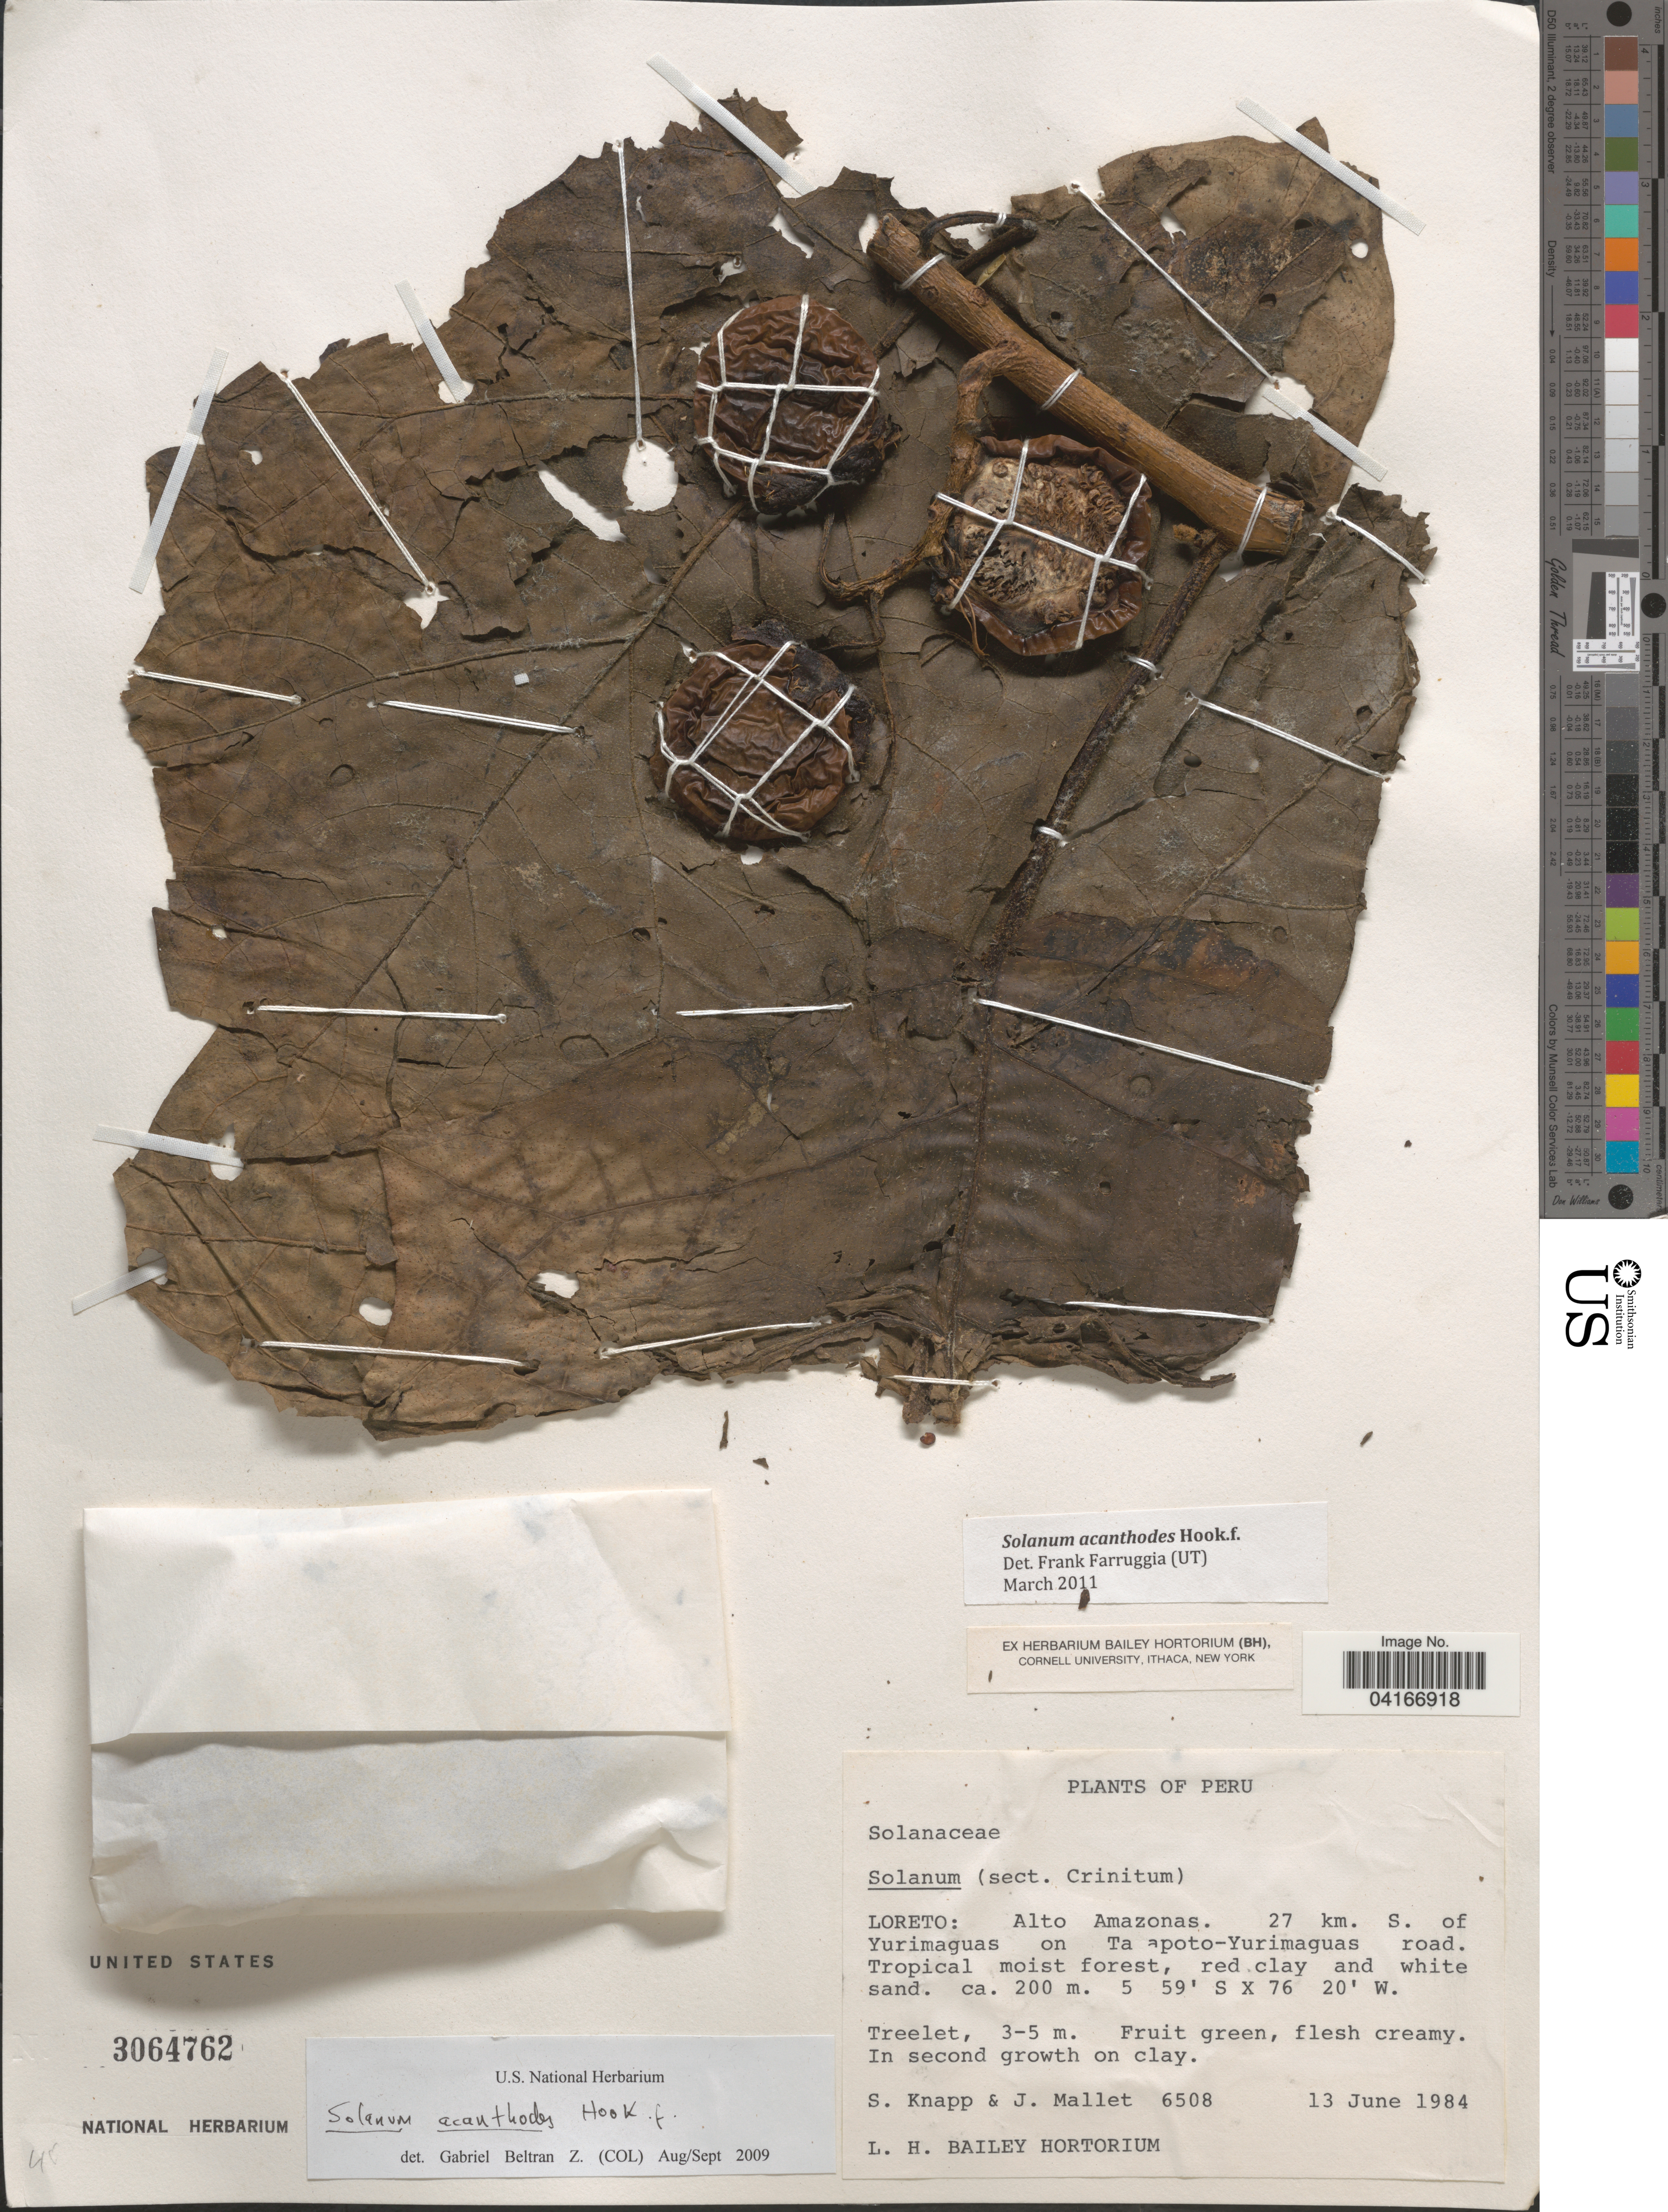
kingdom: Plantae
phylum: Tracheophyta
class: Magnoliopsida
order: Solanales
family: Solanaceae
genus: Solanum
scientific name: Solanum acanthodes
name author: Hook. f.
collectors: S. Knapp & J. Mallet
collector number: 6508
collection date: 1984-06-13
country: Peru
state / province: Loreto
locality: Alto Amazonas. 27 km. S. of Yurimaguas on Ta apoto-Yurimaguas road.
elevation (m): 200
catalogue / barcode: US 3064762